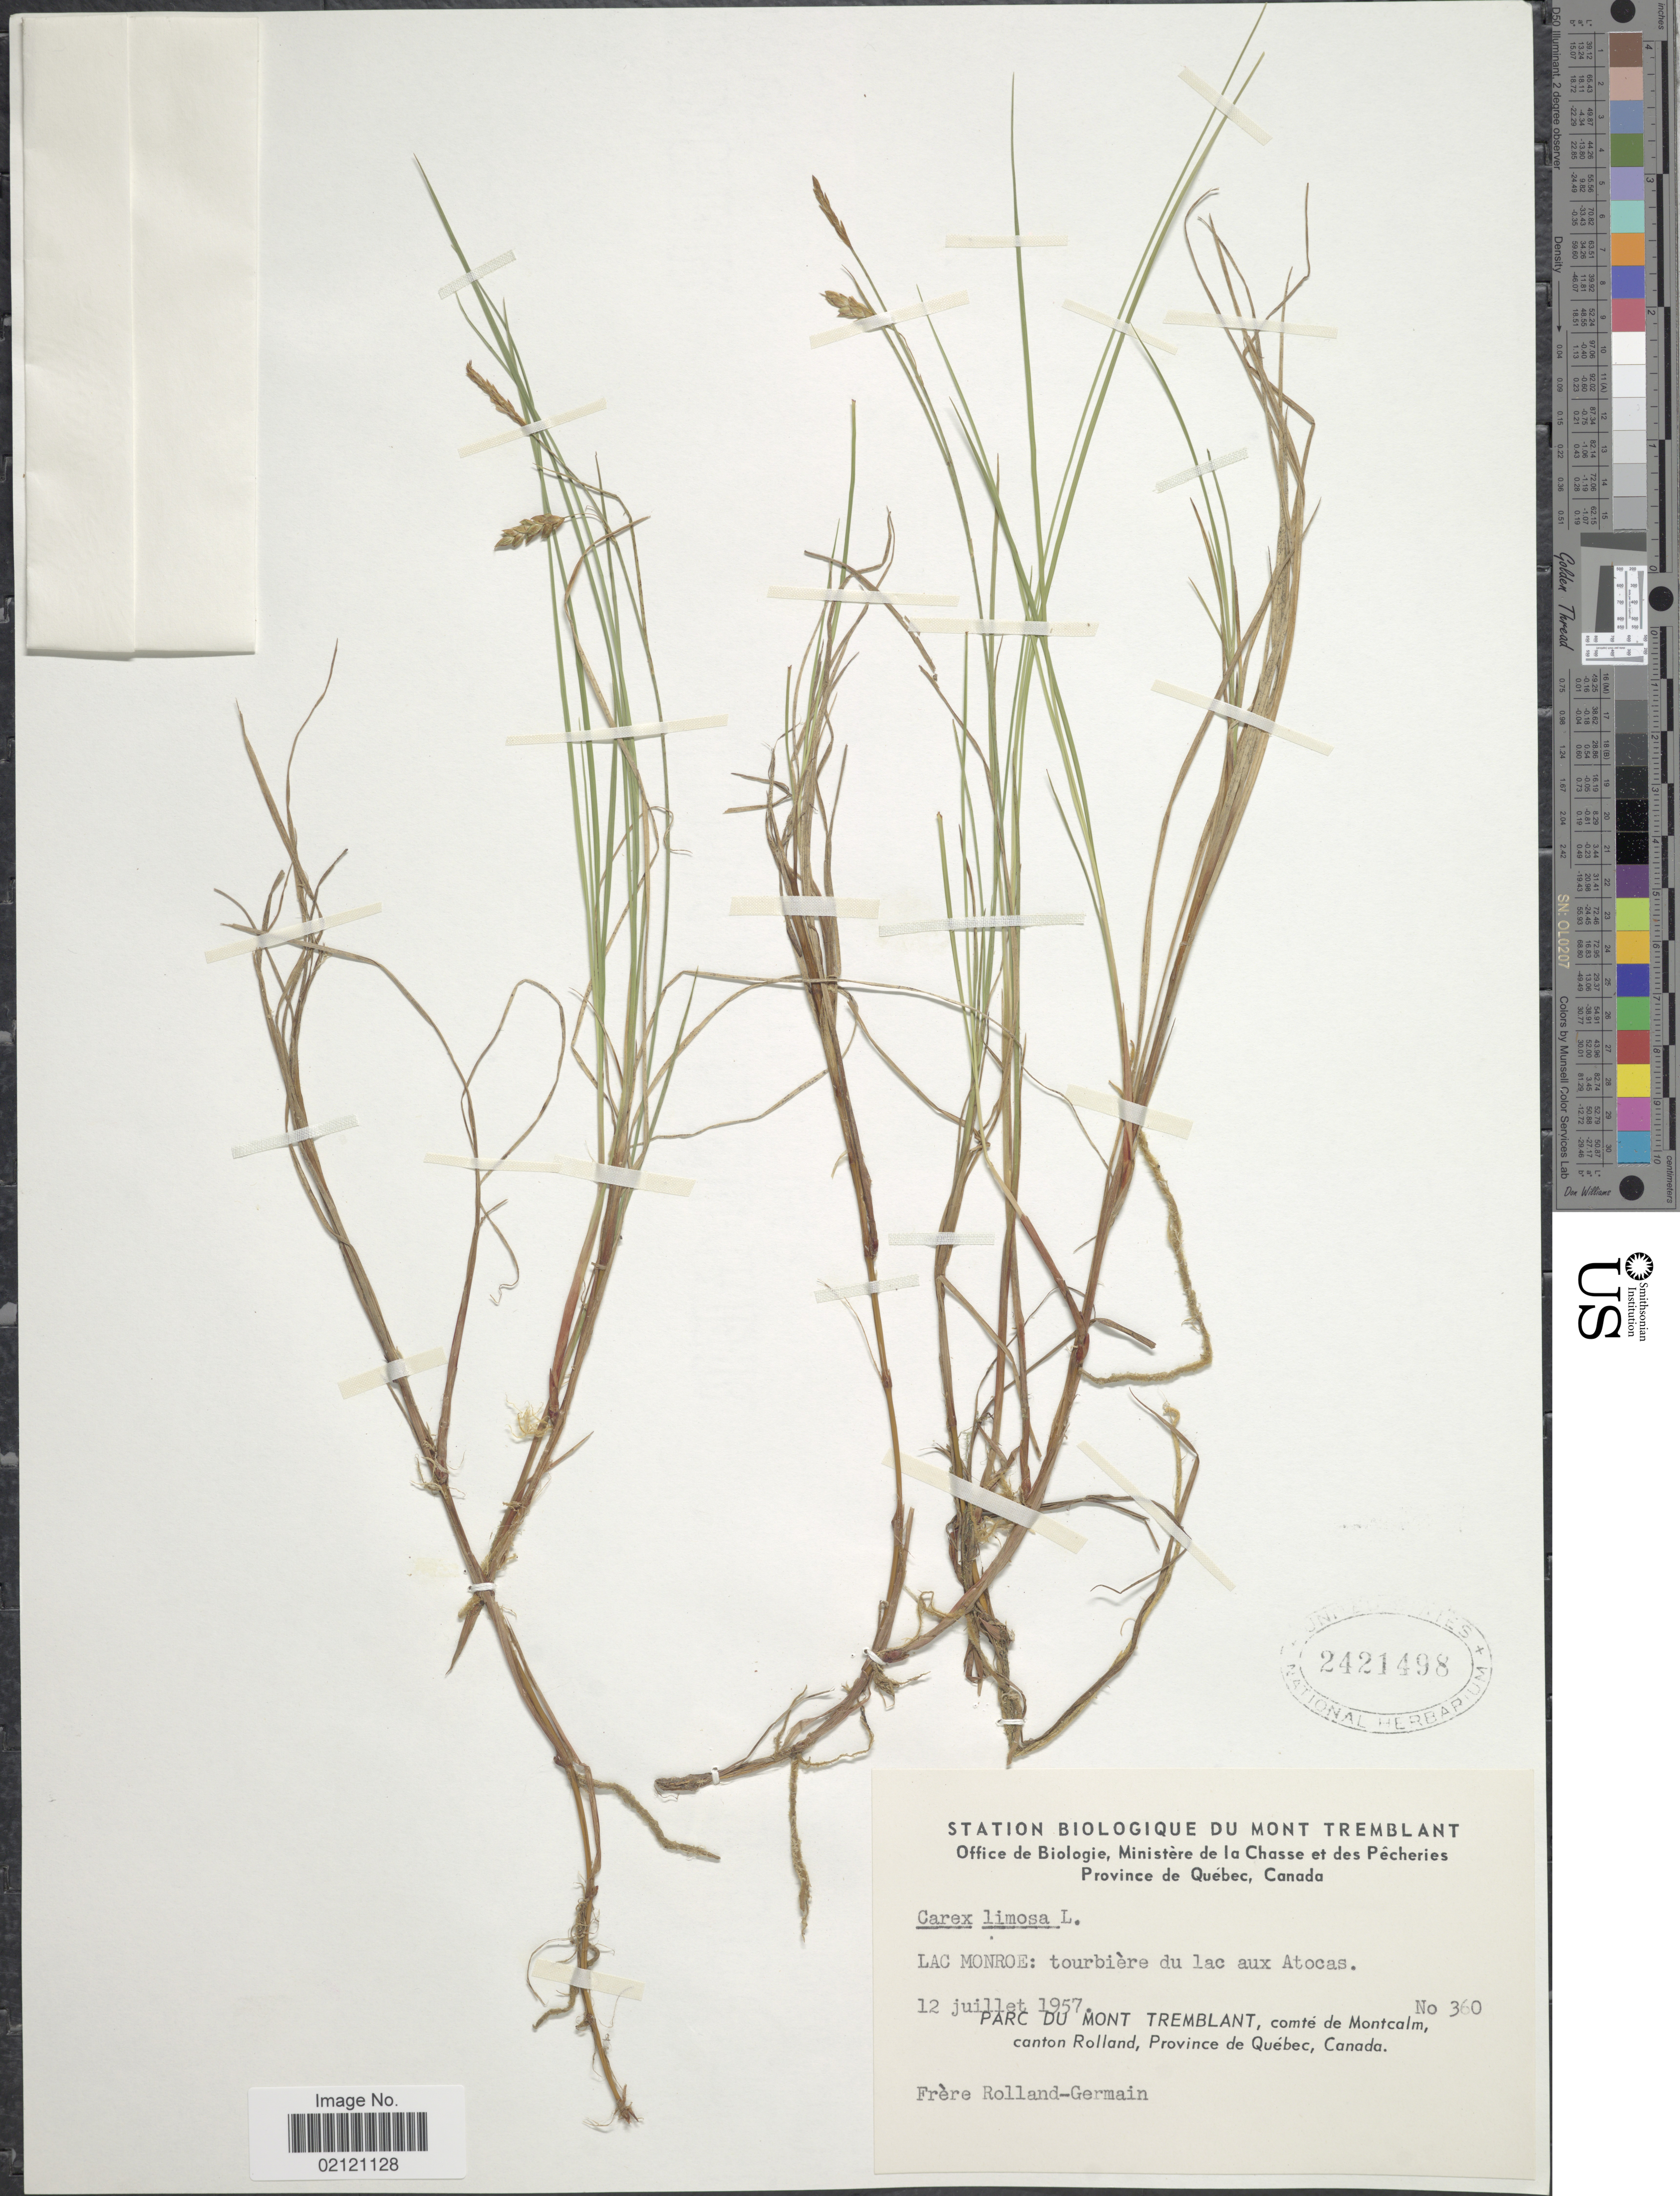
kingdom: Plantae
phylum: Tracheophyta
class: Liliopsida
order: Poales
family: Cyperaceae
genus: Carex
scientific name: Carex limosa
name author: L.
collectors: Rolland-Germain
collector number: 360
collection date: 1957-07-12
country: Canada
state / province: Quebec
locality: Lac Monroe: tourbiere du lac aux Atocas, Parc du Mont Tremblant, comte de Montcalm canton Rolland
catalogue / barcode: US 2421498